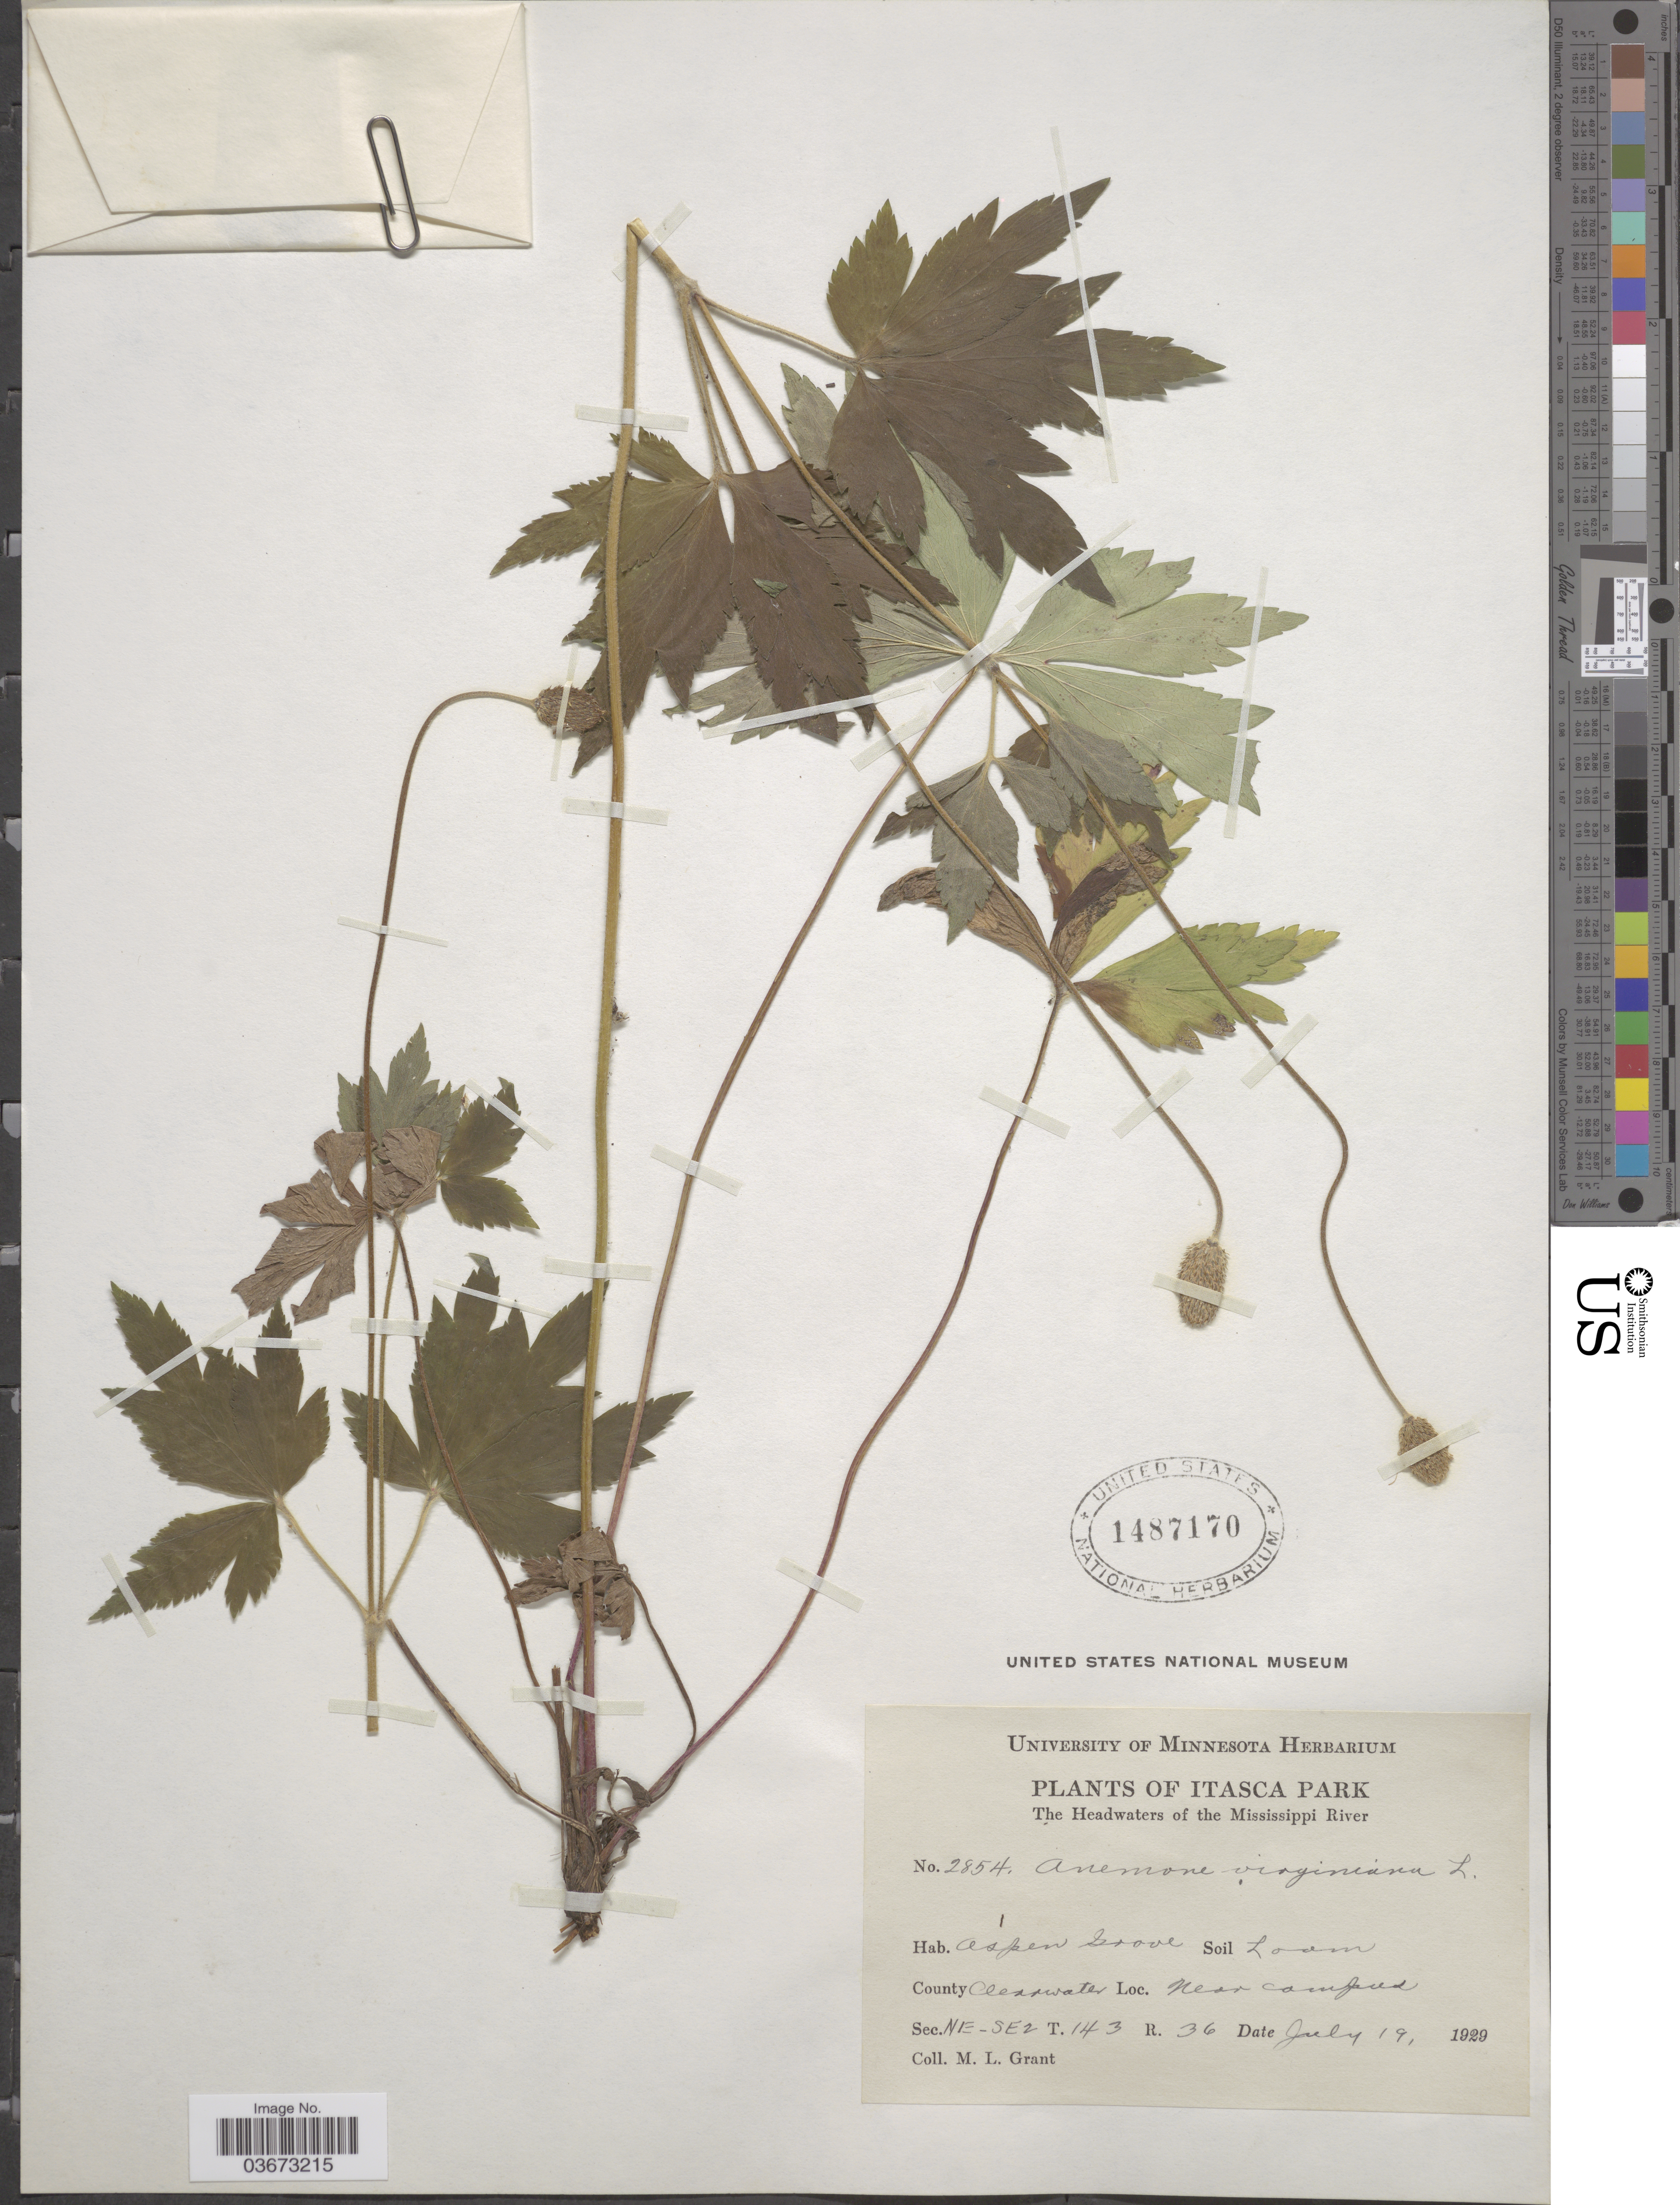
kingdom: Plantae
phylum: Tracheophyta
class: Magnoliopsida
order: Ranunculales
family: Ranunculaceae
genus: Anemone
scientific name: Anemone virginiana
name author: L.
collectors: M. L. Grant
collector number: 2854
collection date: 1929-07-19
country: United States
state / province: Minnesota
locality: Itasca Park. The Headwaters of the Mississippi River. County Clearwater. Near Campus. Sec. NE-SE2 T.143 R.36.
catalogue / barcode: US 1487170